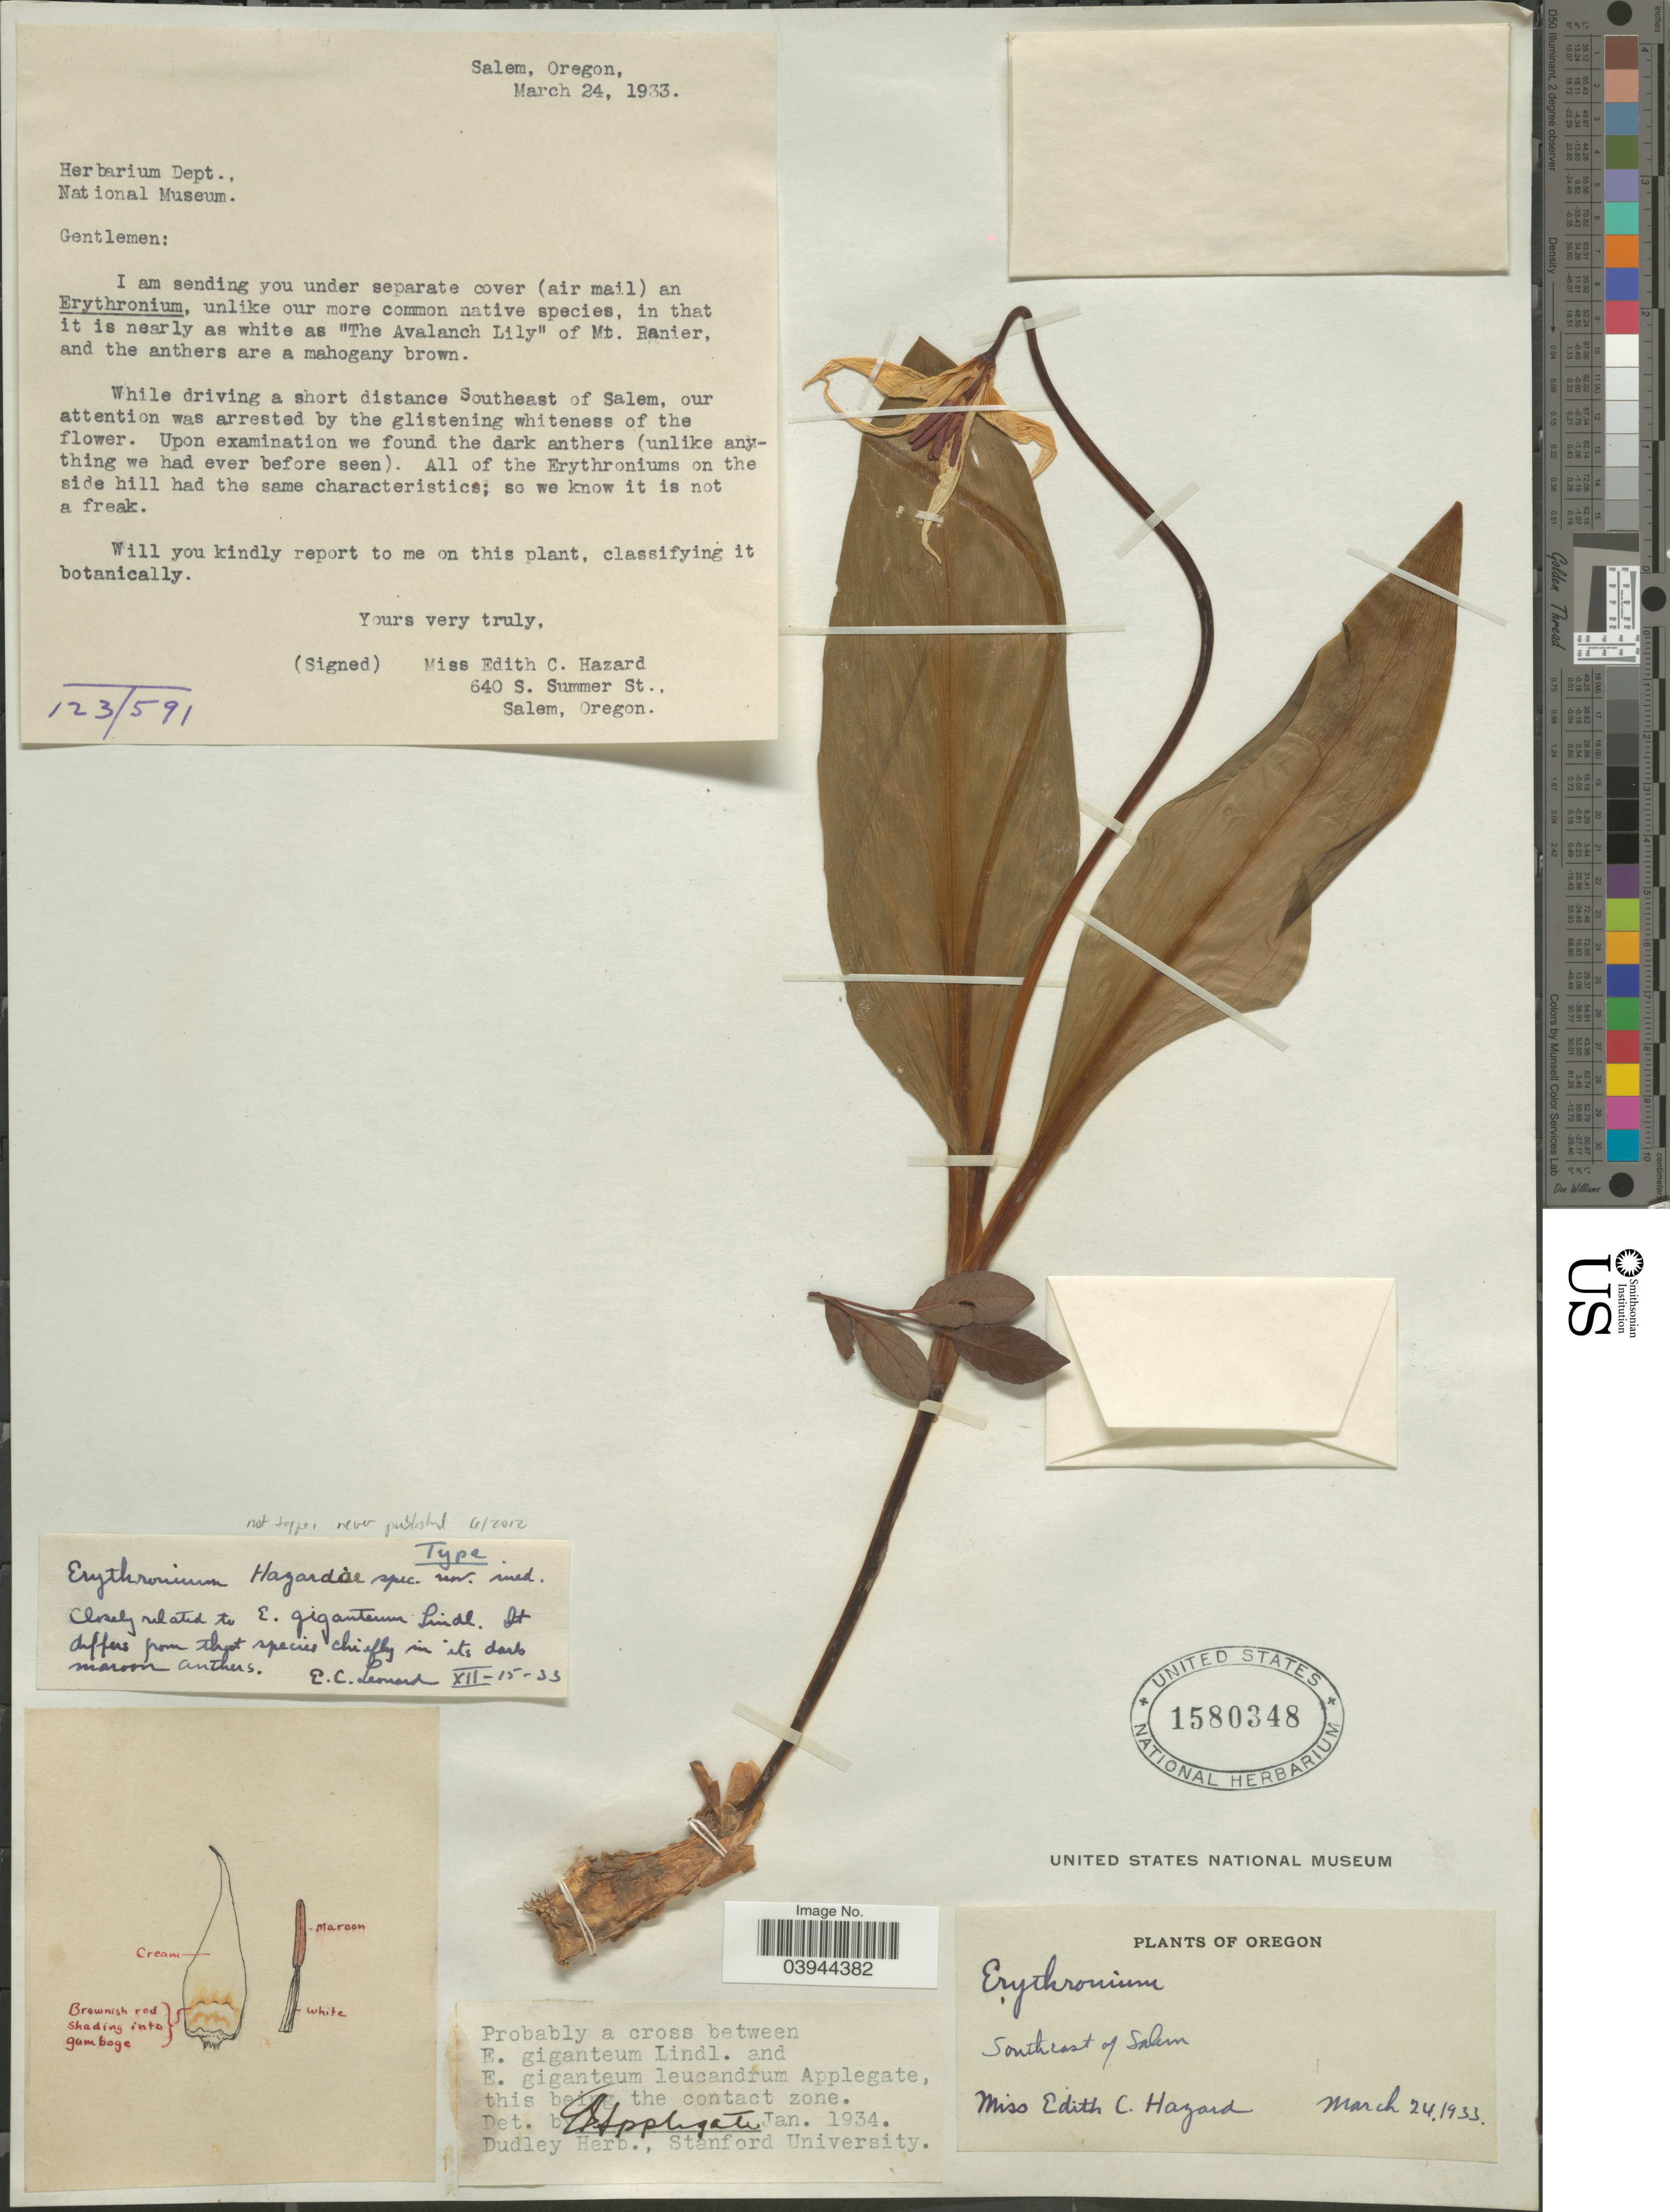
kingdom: Plantae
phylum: Tracheophyta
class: Liliopsida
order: Liliales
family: Liliaceae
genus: Erythronium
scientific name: Erythronium giganteum subsp. leucandrum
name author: Applegate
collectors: E. Hazard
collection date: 1933-03-24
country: United States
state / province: Oregon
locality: Southeast of Salem.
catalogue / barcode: US 1580348